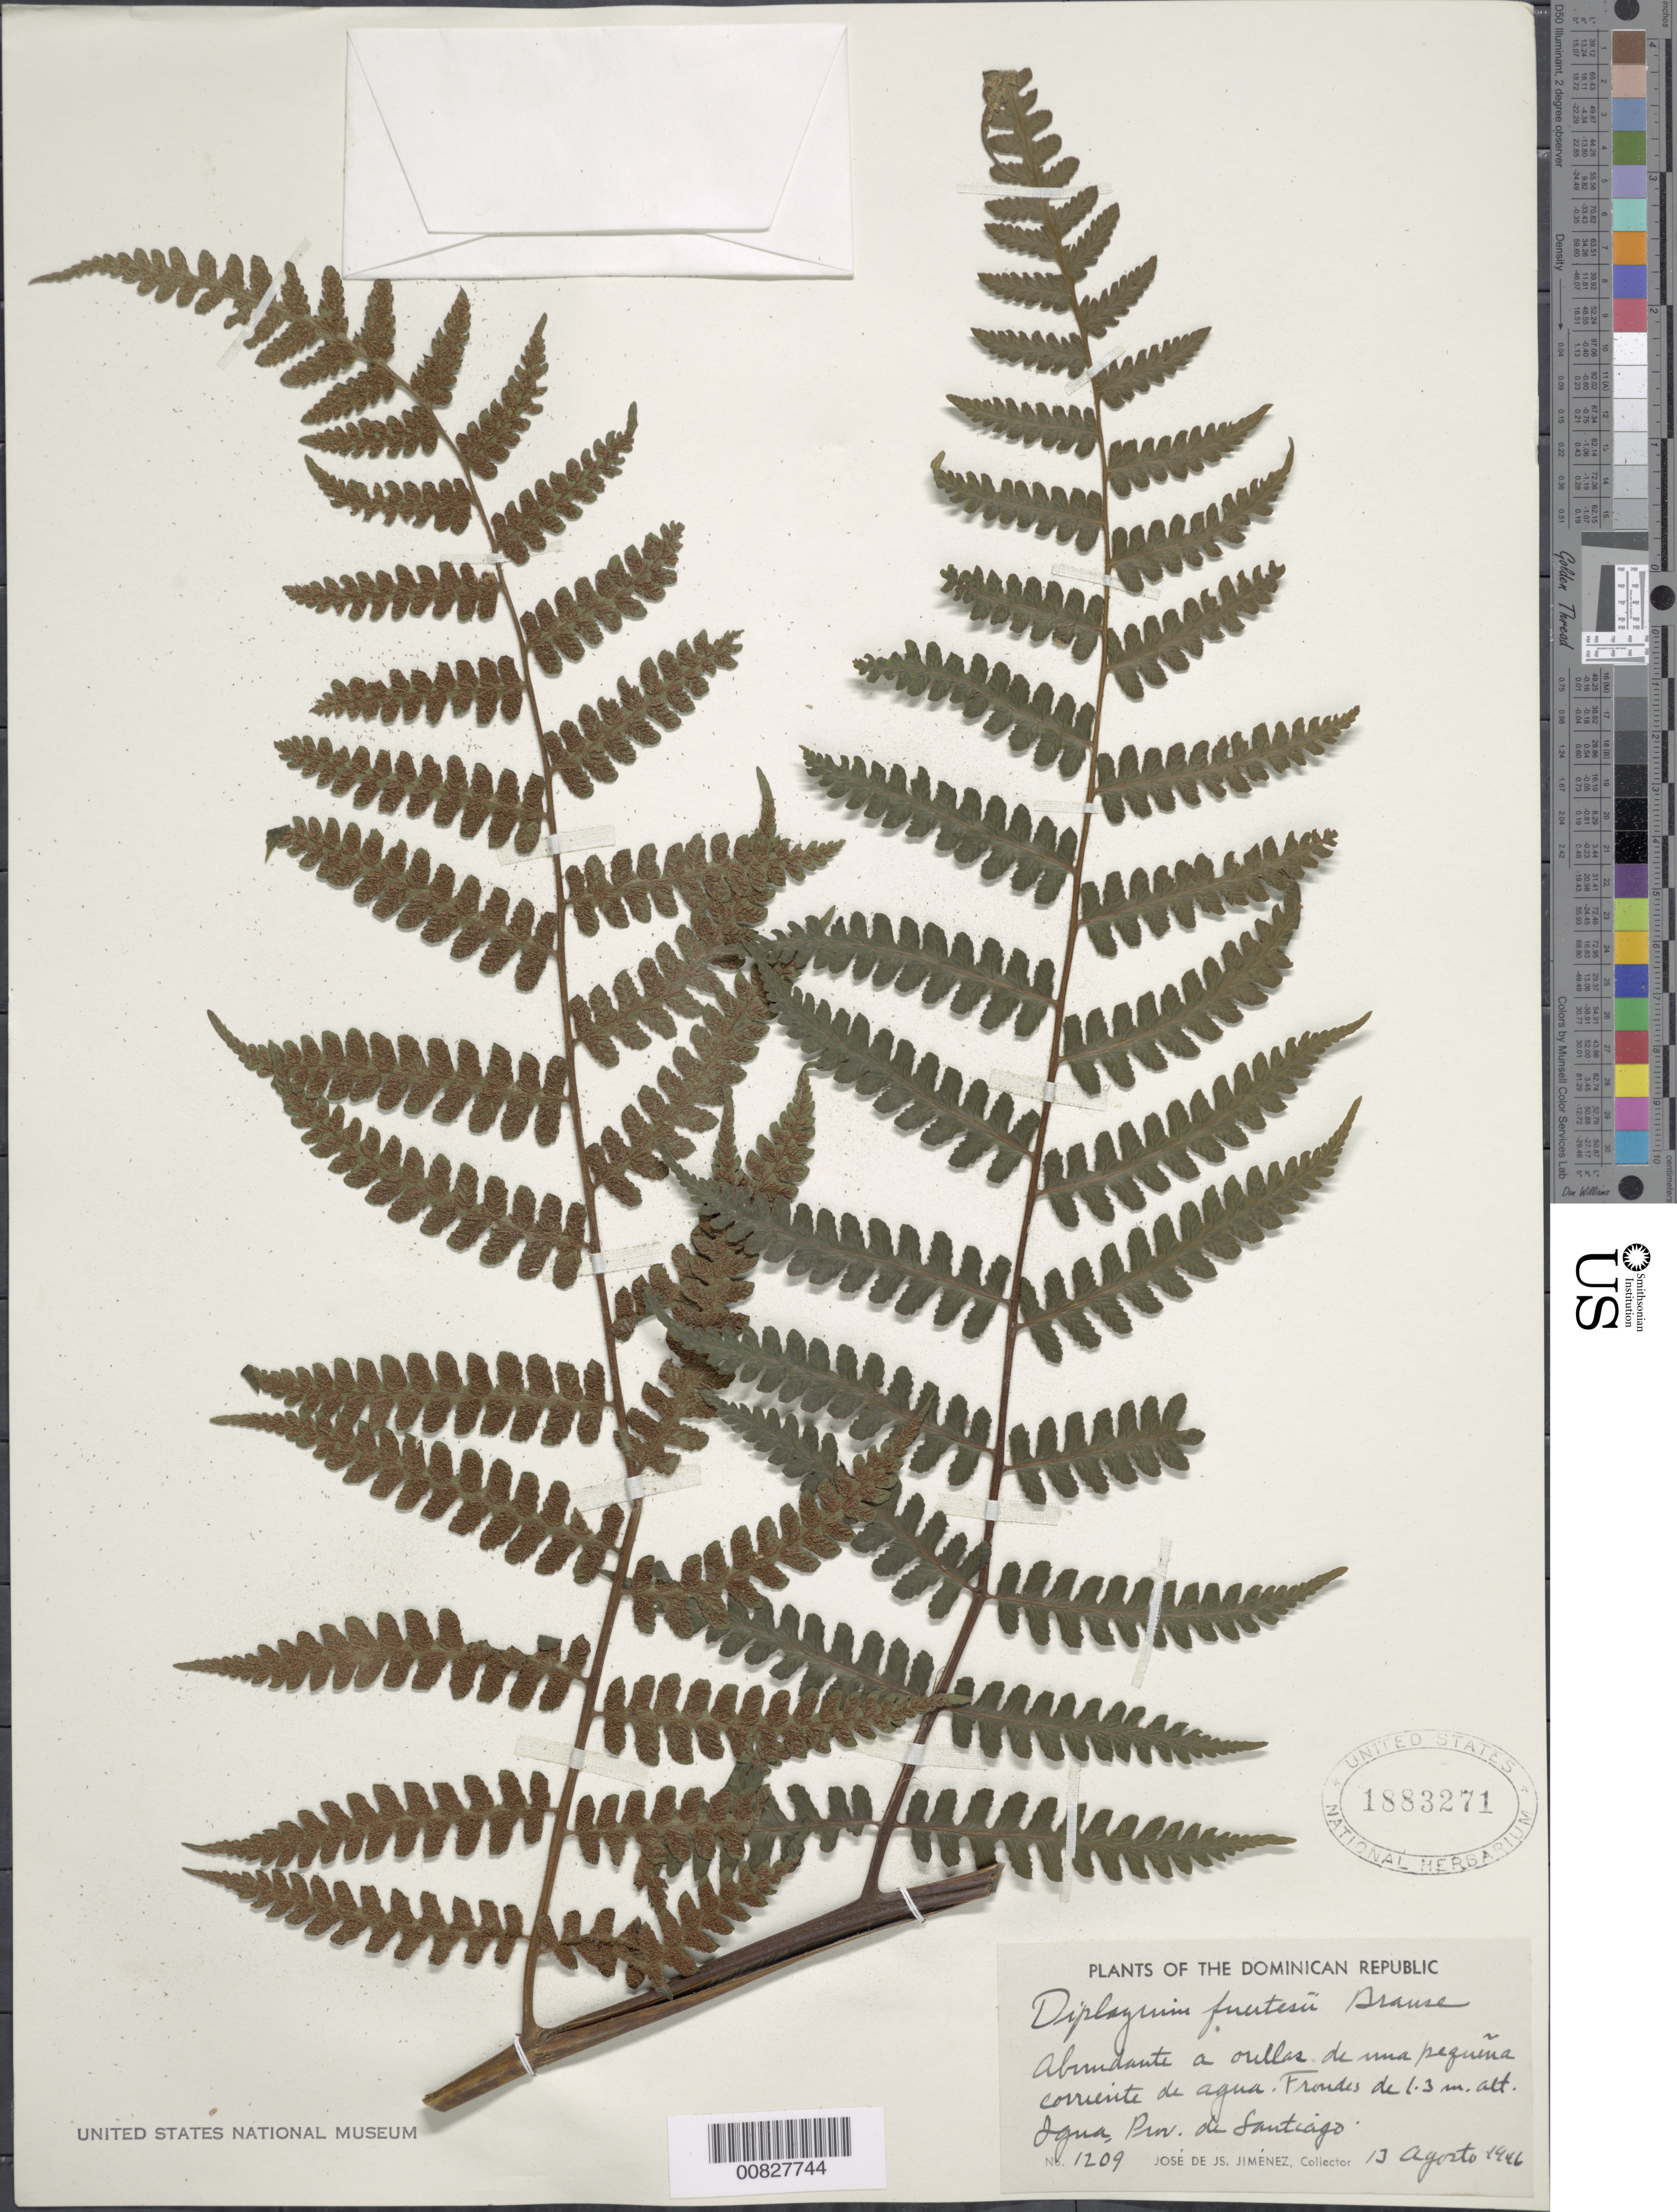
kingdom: Plantae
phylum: Tracheophyta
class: Polypodiopsida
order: Polypodiales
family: Athyriaceae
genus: Diplazium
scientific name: Diplazium fuertesii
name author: Brause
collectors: J. J. Jiménez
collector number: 1209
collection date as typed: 13 Aug 1946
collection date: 1946-08-13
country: Dominican Republic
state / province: Santiago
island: Hispaniola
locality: Igua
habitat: Orillas de una pequena corriente de agua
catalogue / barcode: US 1883271